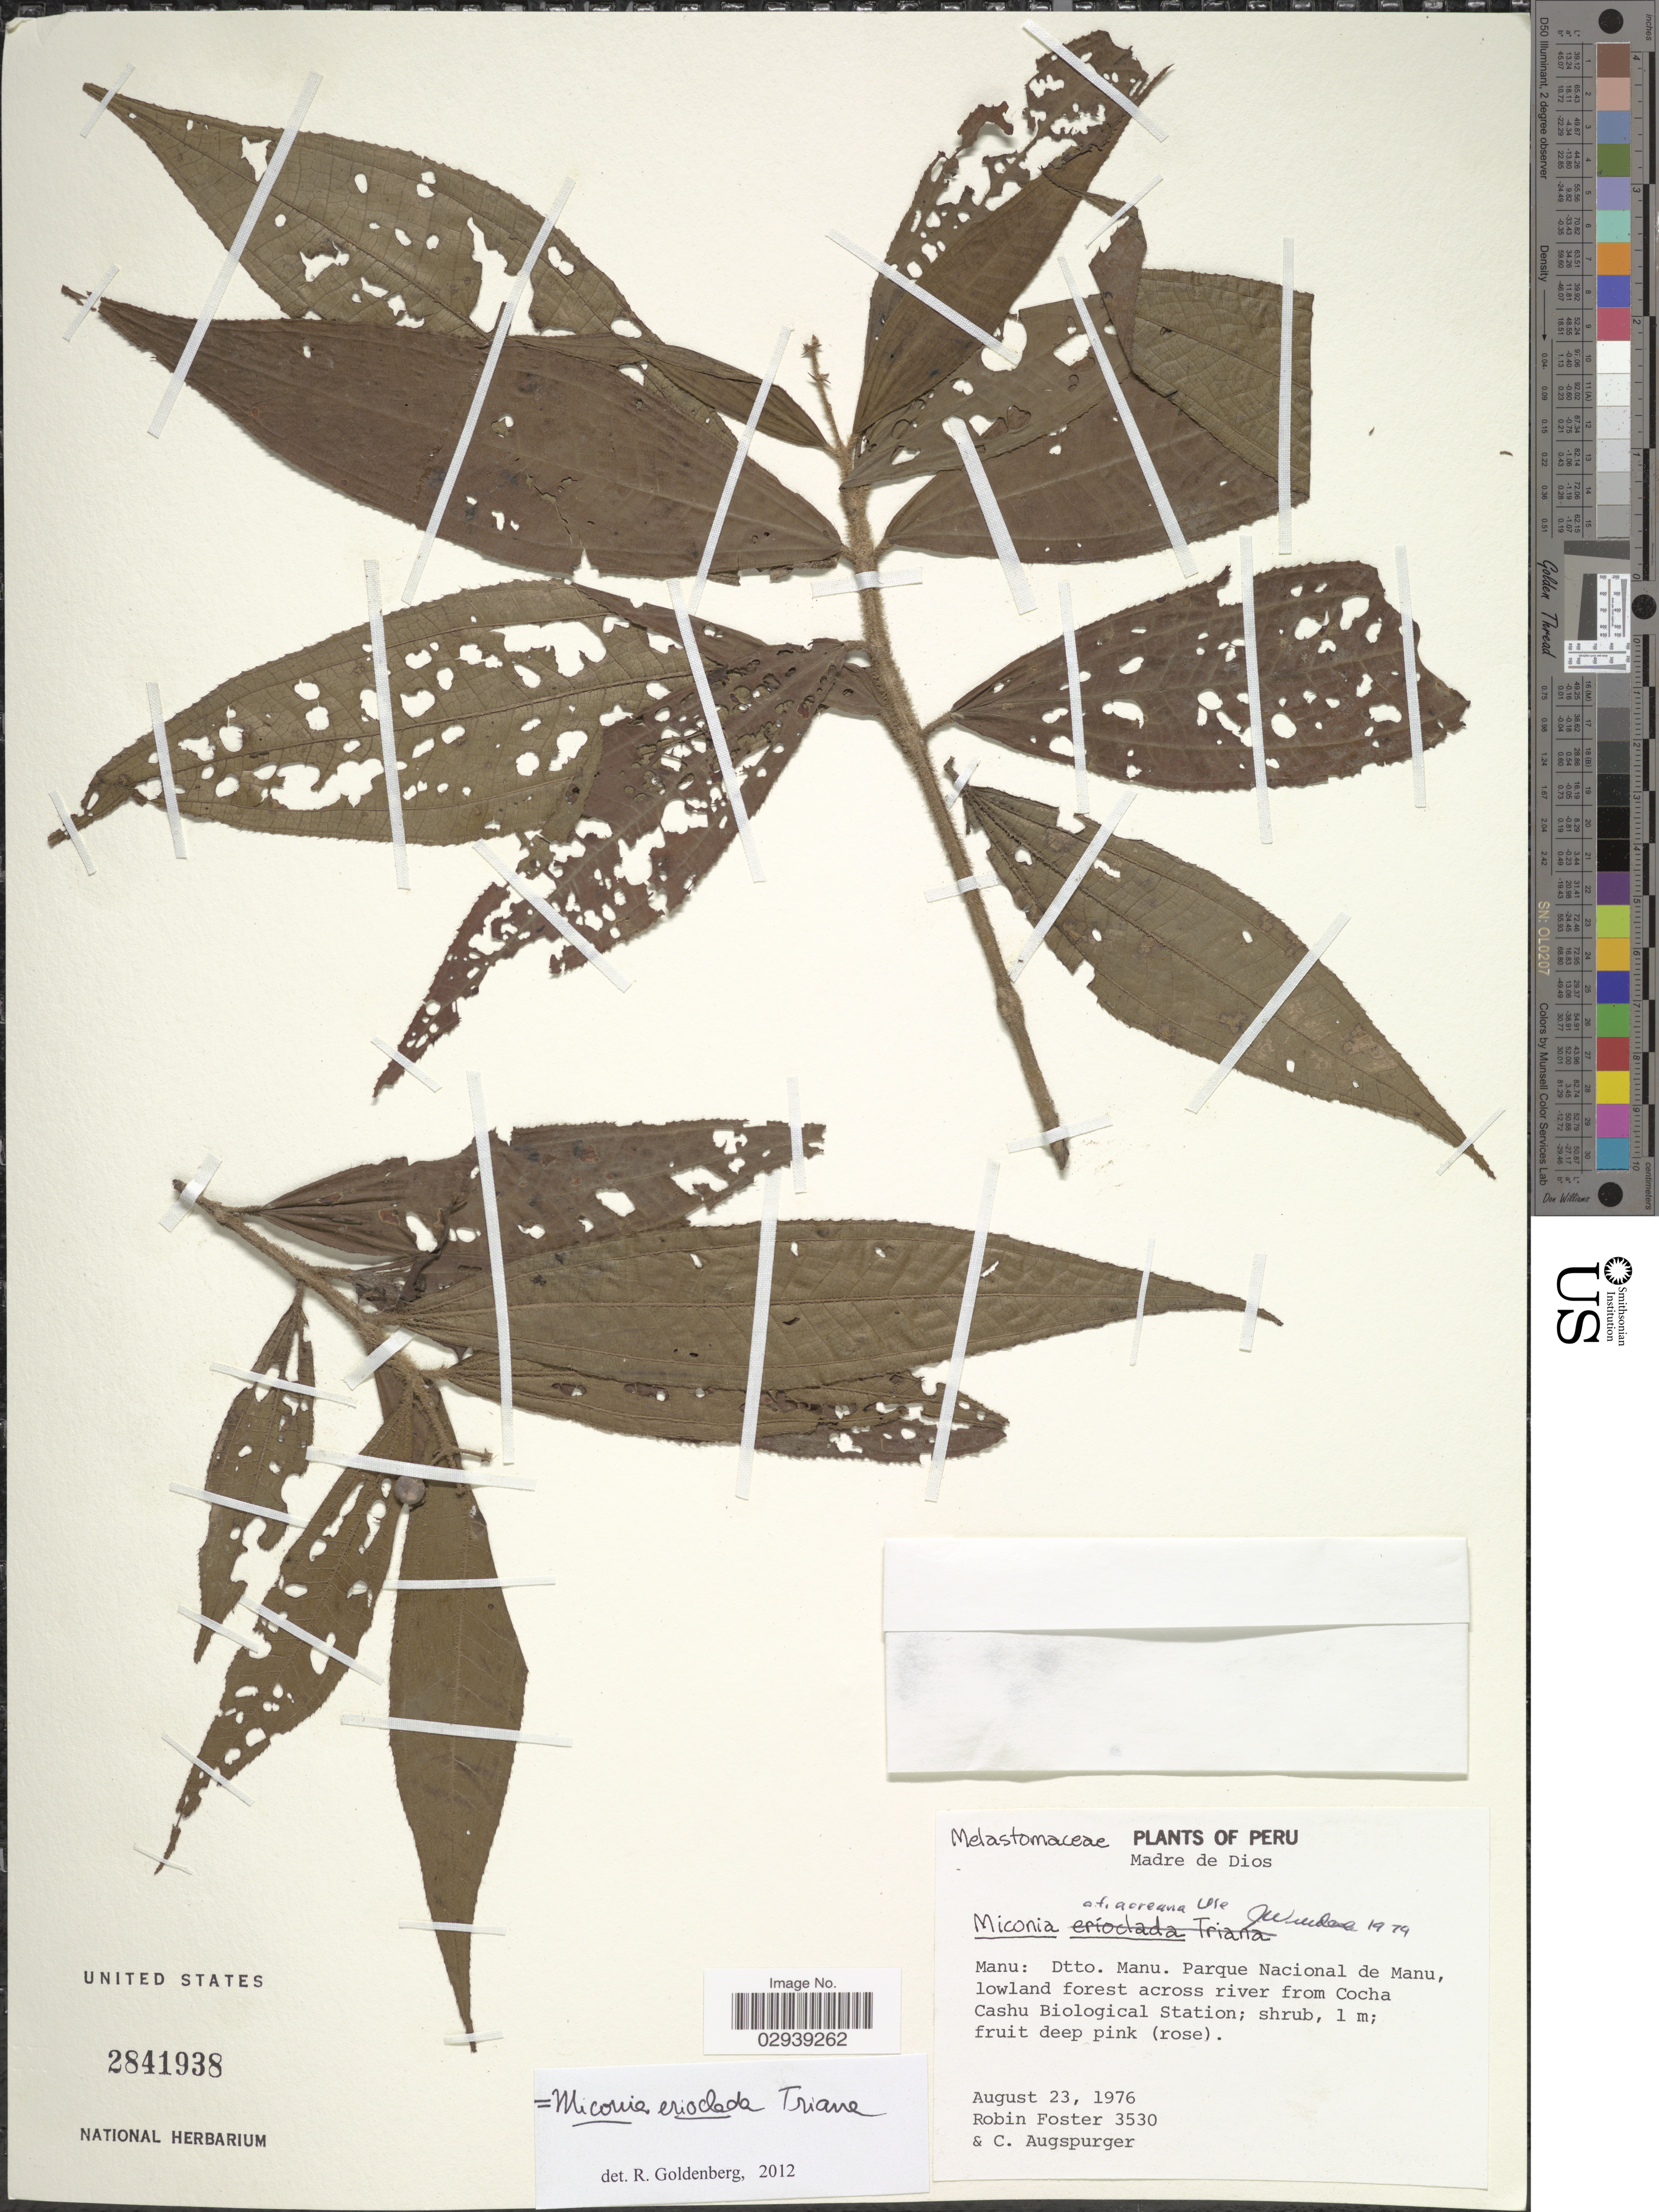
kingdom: Plantae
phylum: Tracheophyta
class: Magnoliopsida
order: Myrtales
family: Melastomataceae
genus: Miconia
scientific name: Miconia erioclada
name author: Triana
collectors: R. B. Foster & C. Augspurger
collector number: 3530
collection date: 1976-08-23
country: Peru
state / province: Madre de Dios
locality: Manu: Dtto. Manu. Parque Nacional de Manu, lowland forest across river from Cocha Cashu Biological Station.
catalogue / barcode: US 2841938